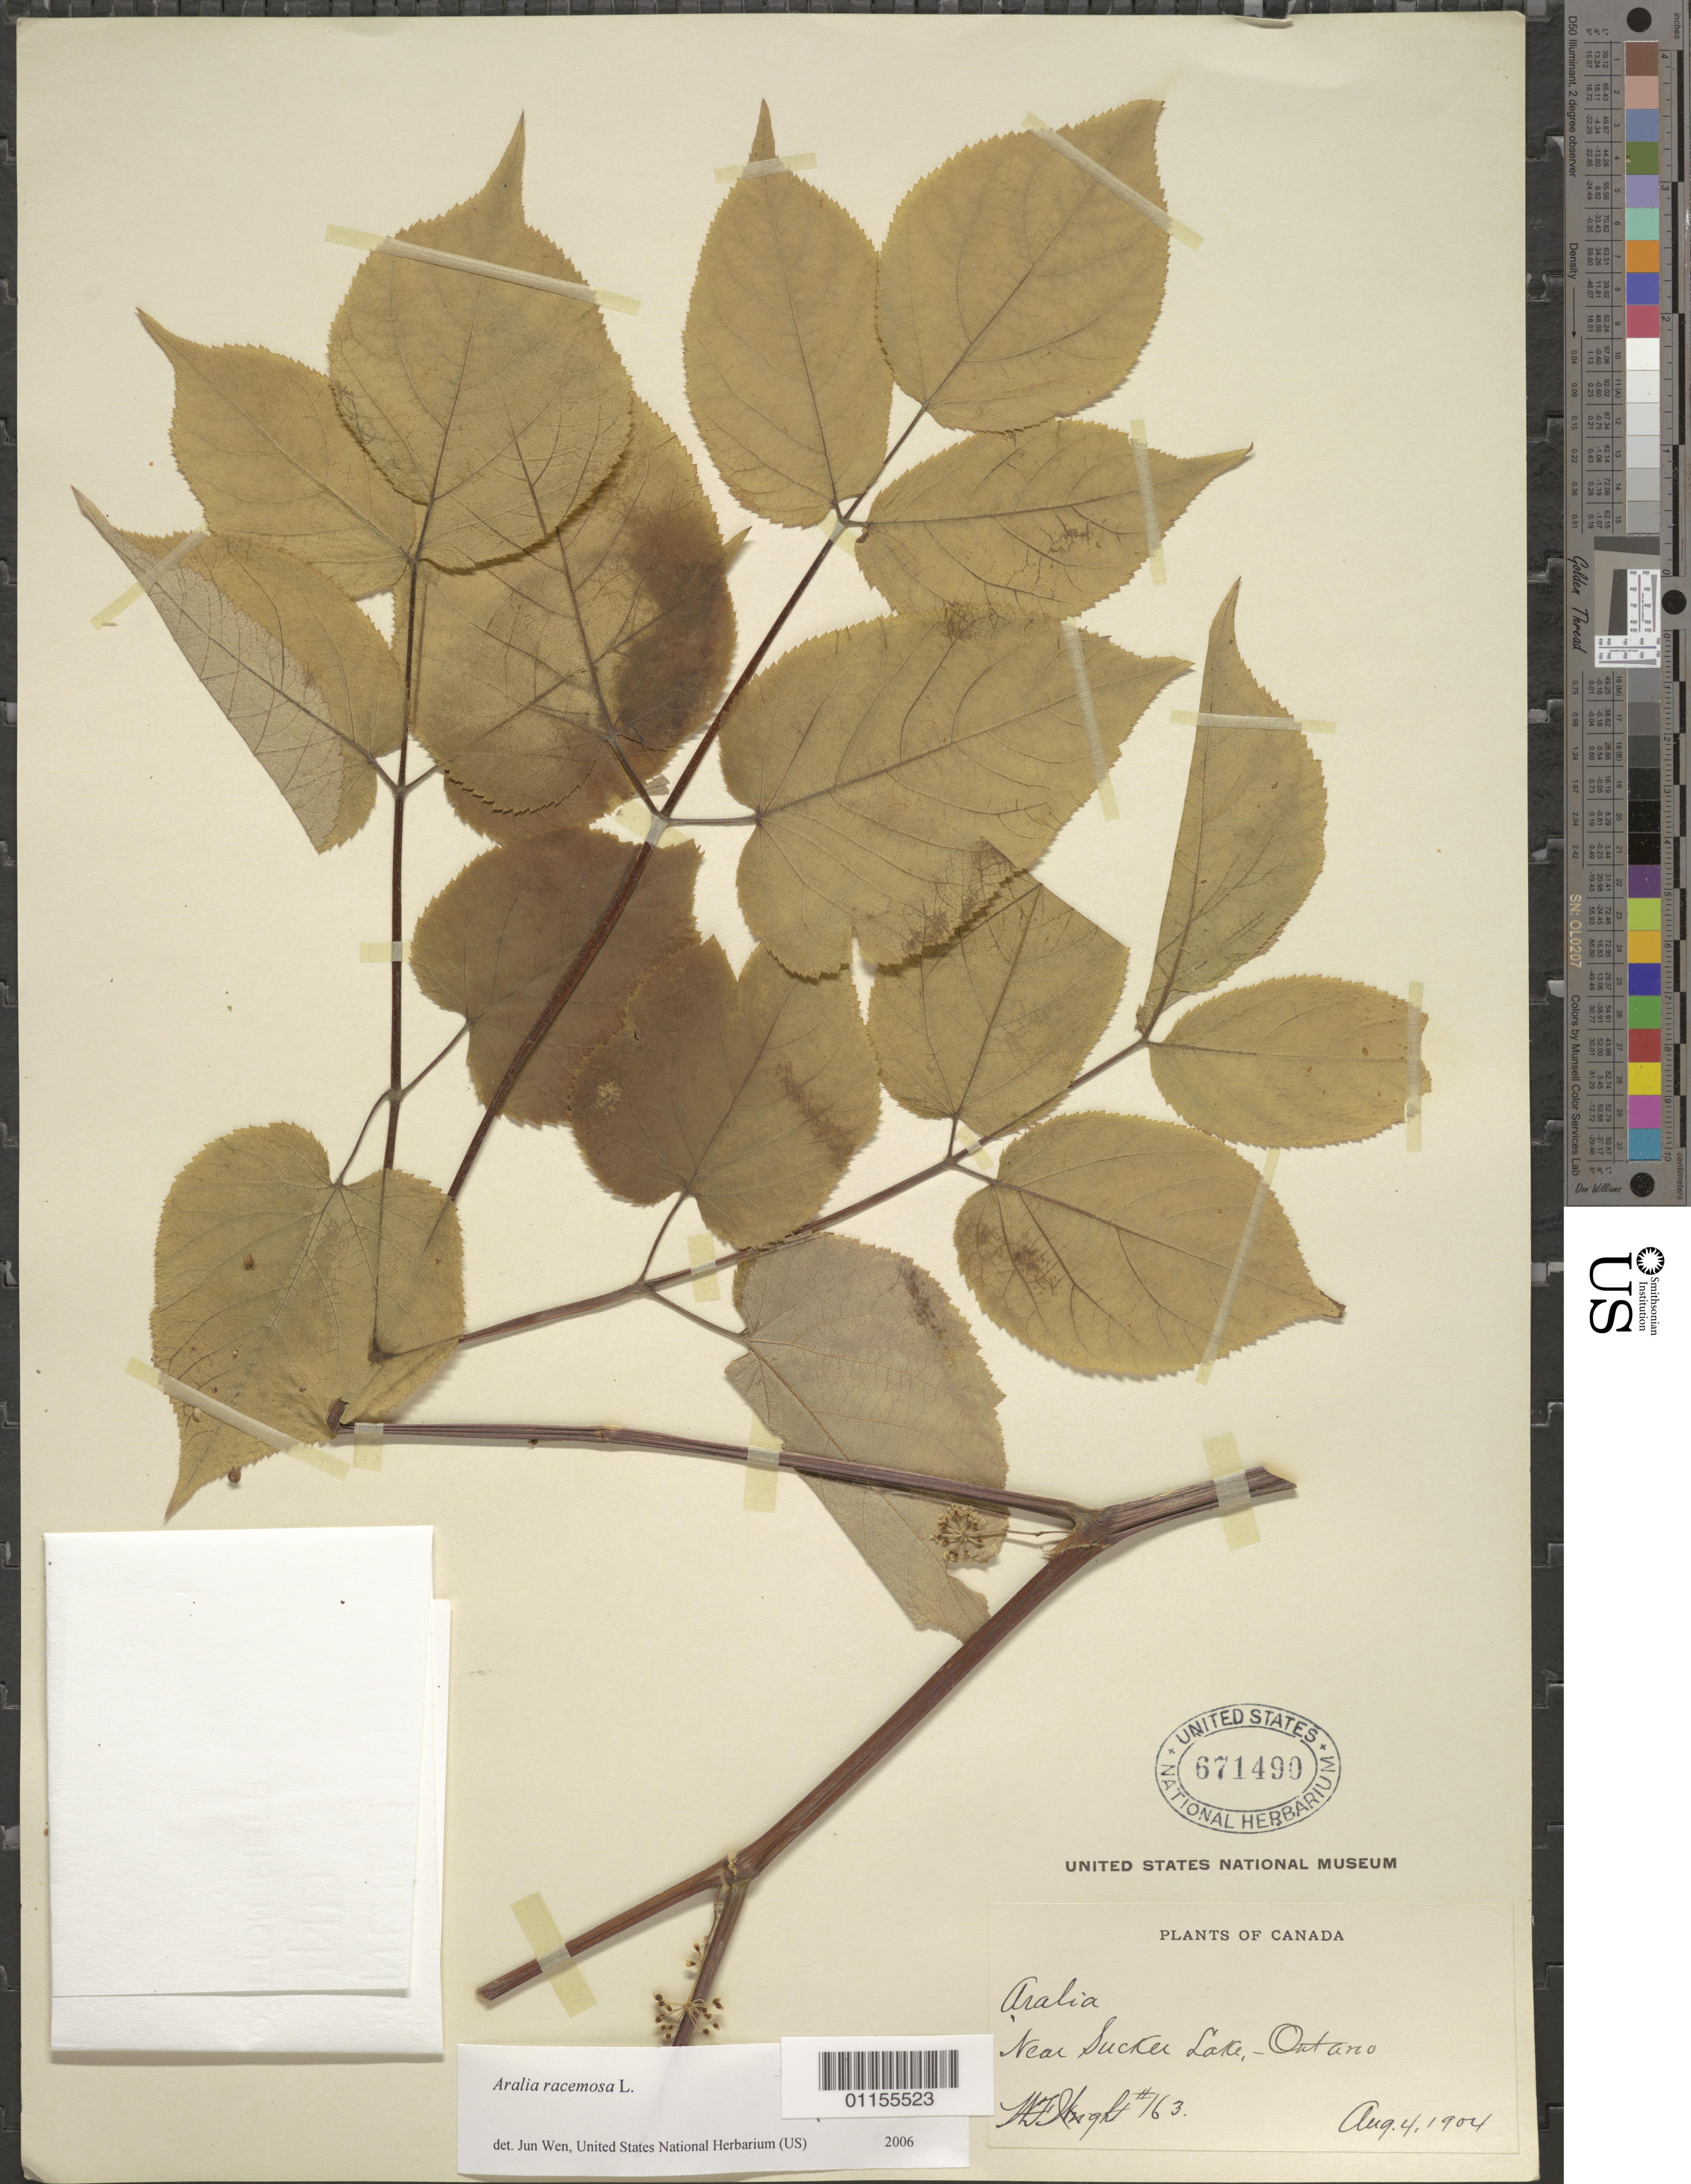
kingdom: Plantae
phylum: Tracheophyta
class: Magnoliopsida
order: Apiales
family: Araliaceae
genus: Aralia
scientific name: Aralia racemosa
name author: L.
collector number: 163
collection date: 1904-08-04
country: Canada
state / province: Ontario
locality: Near Sucker Lake.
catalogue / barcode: US 671490